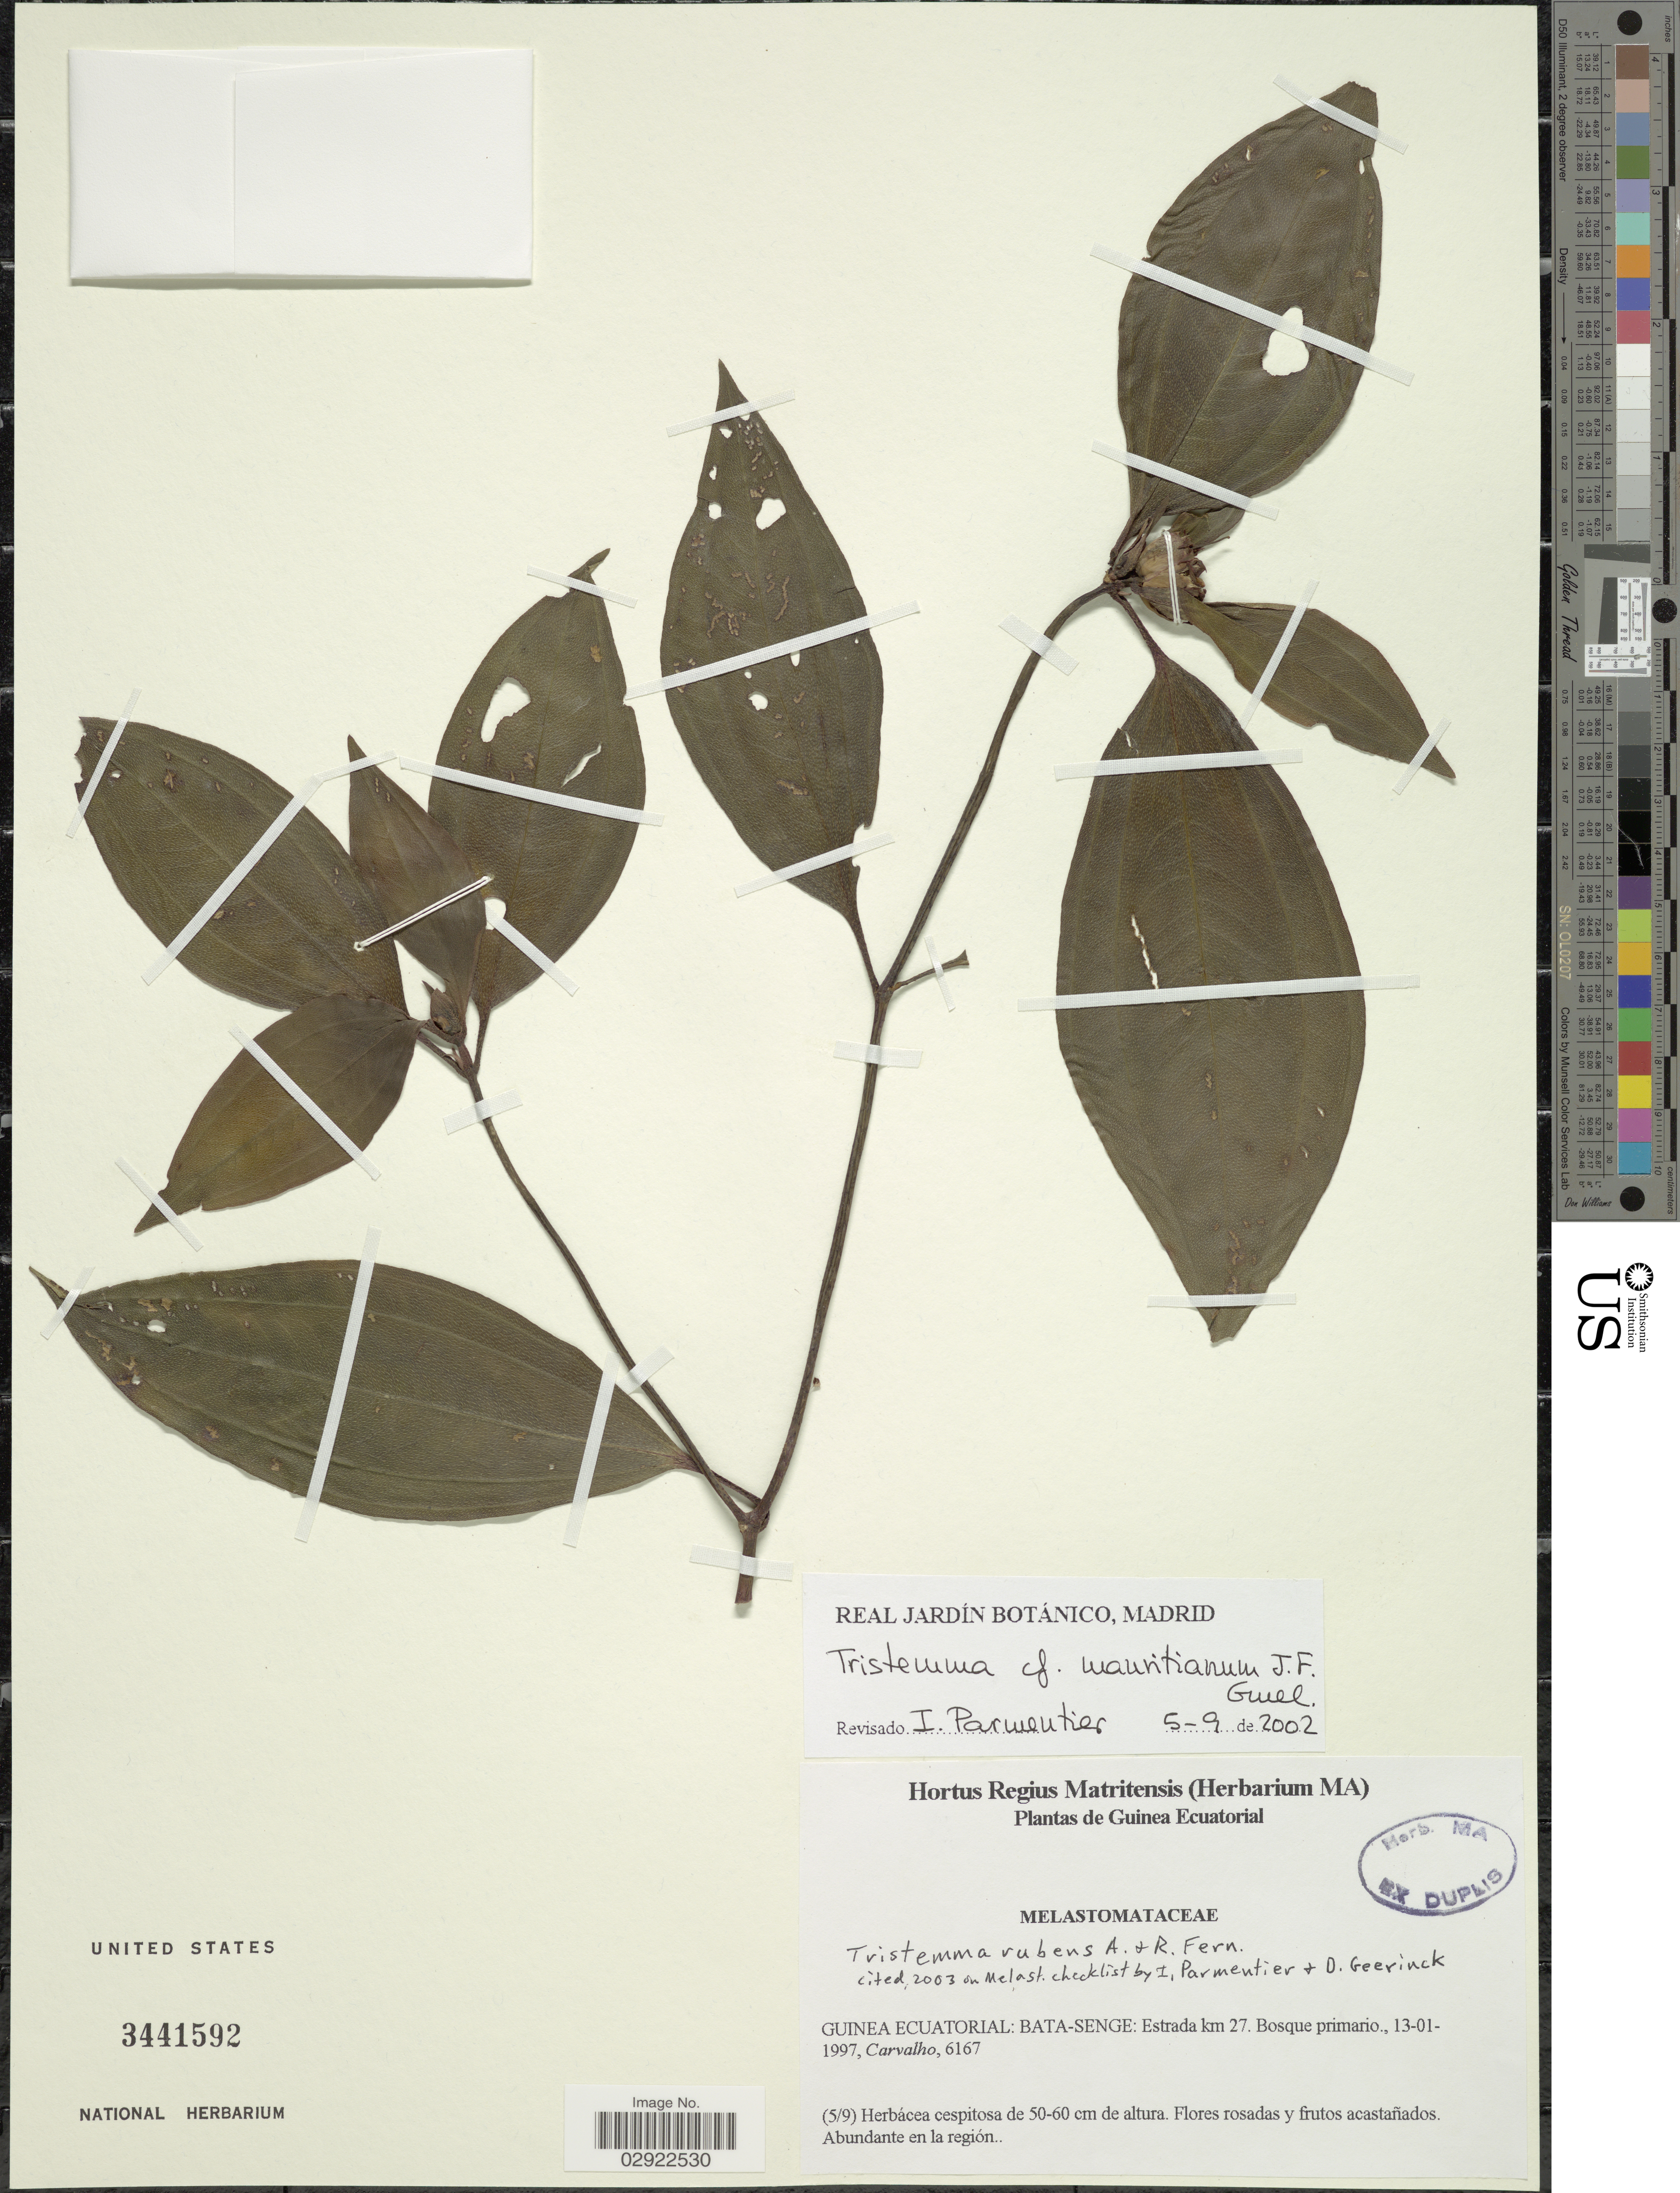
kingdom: Plantae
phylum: Tracheophyta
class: Magnoliopsida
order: Myrtales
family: Melastomataceae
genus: Tristemma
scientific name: Tristemma rubens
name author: A. Fern. & R. Fern.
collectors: Carvalho, --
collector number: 6167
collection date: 1997-01-13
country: Equatorial Guinea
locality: Guinea Ecuatorial: Bata-Senge: Estrada km 27.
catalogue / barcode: US 3441592